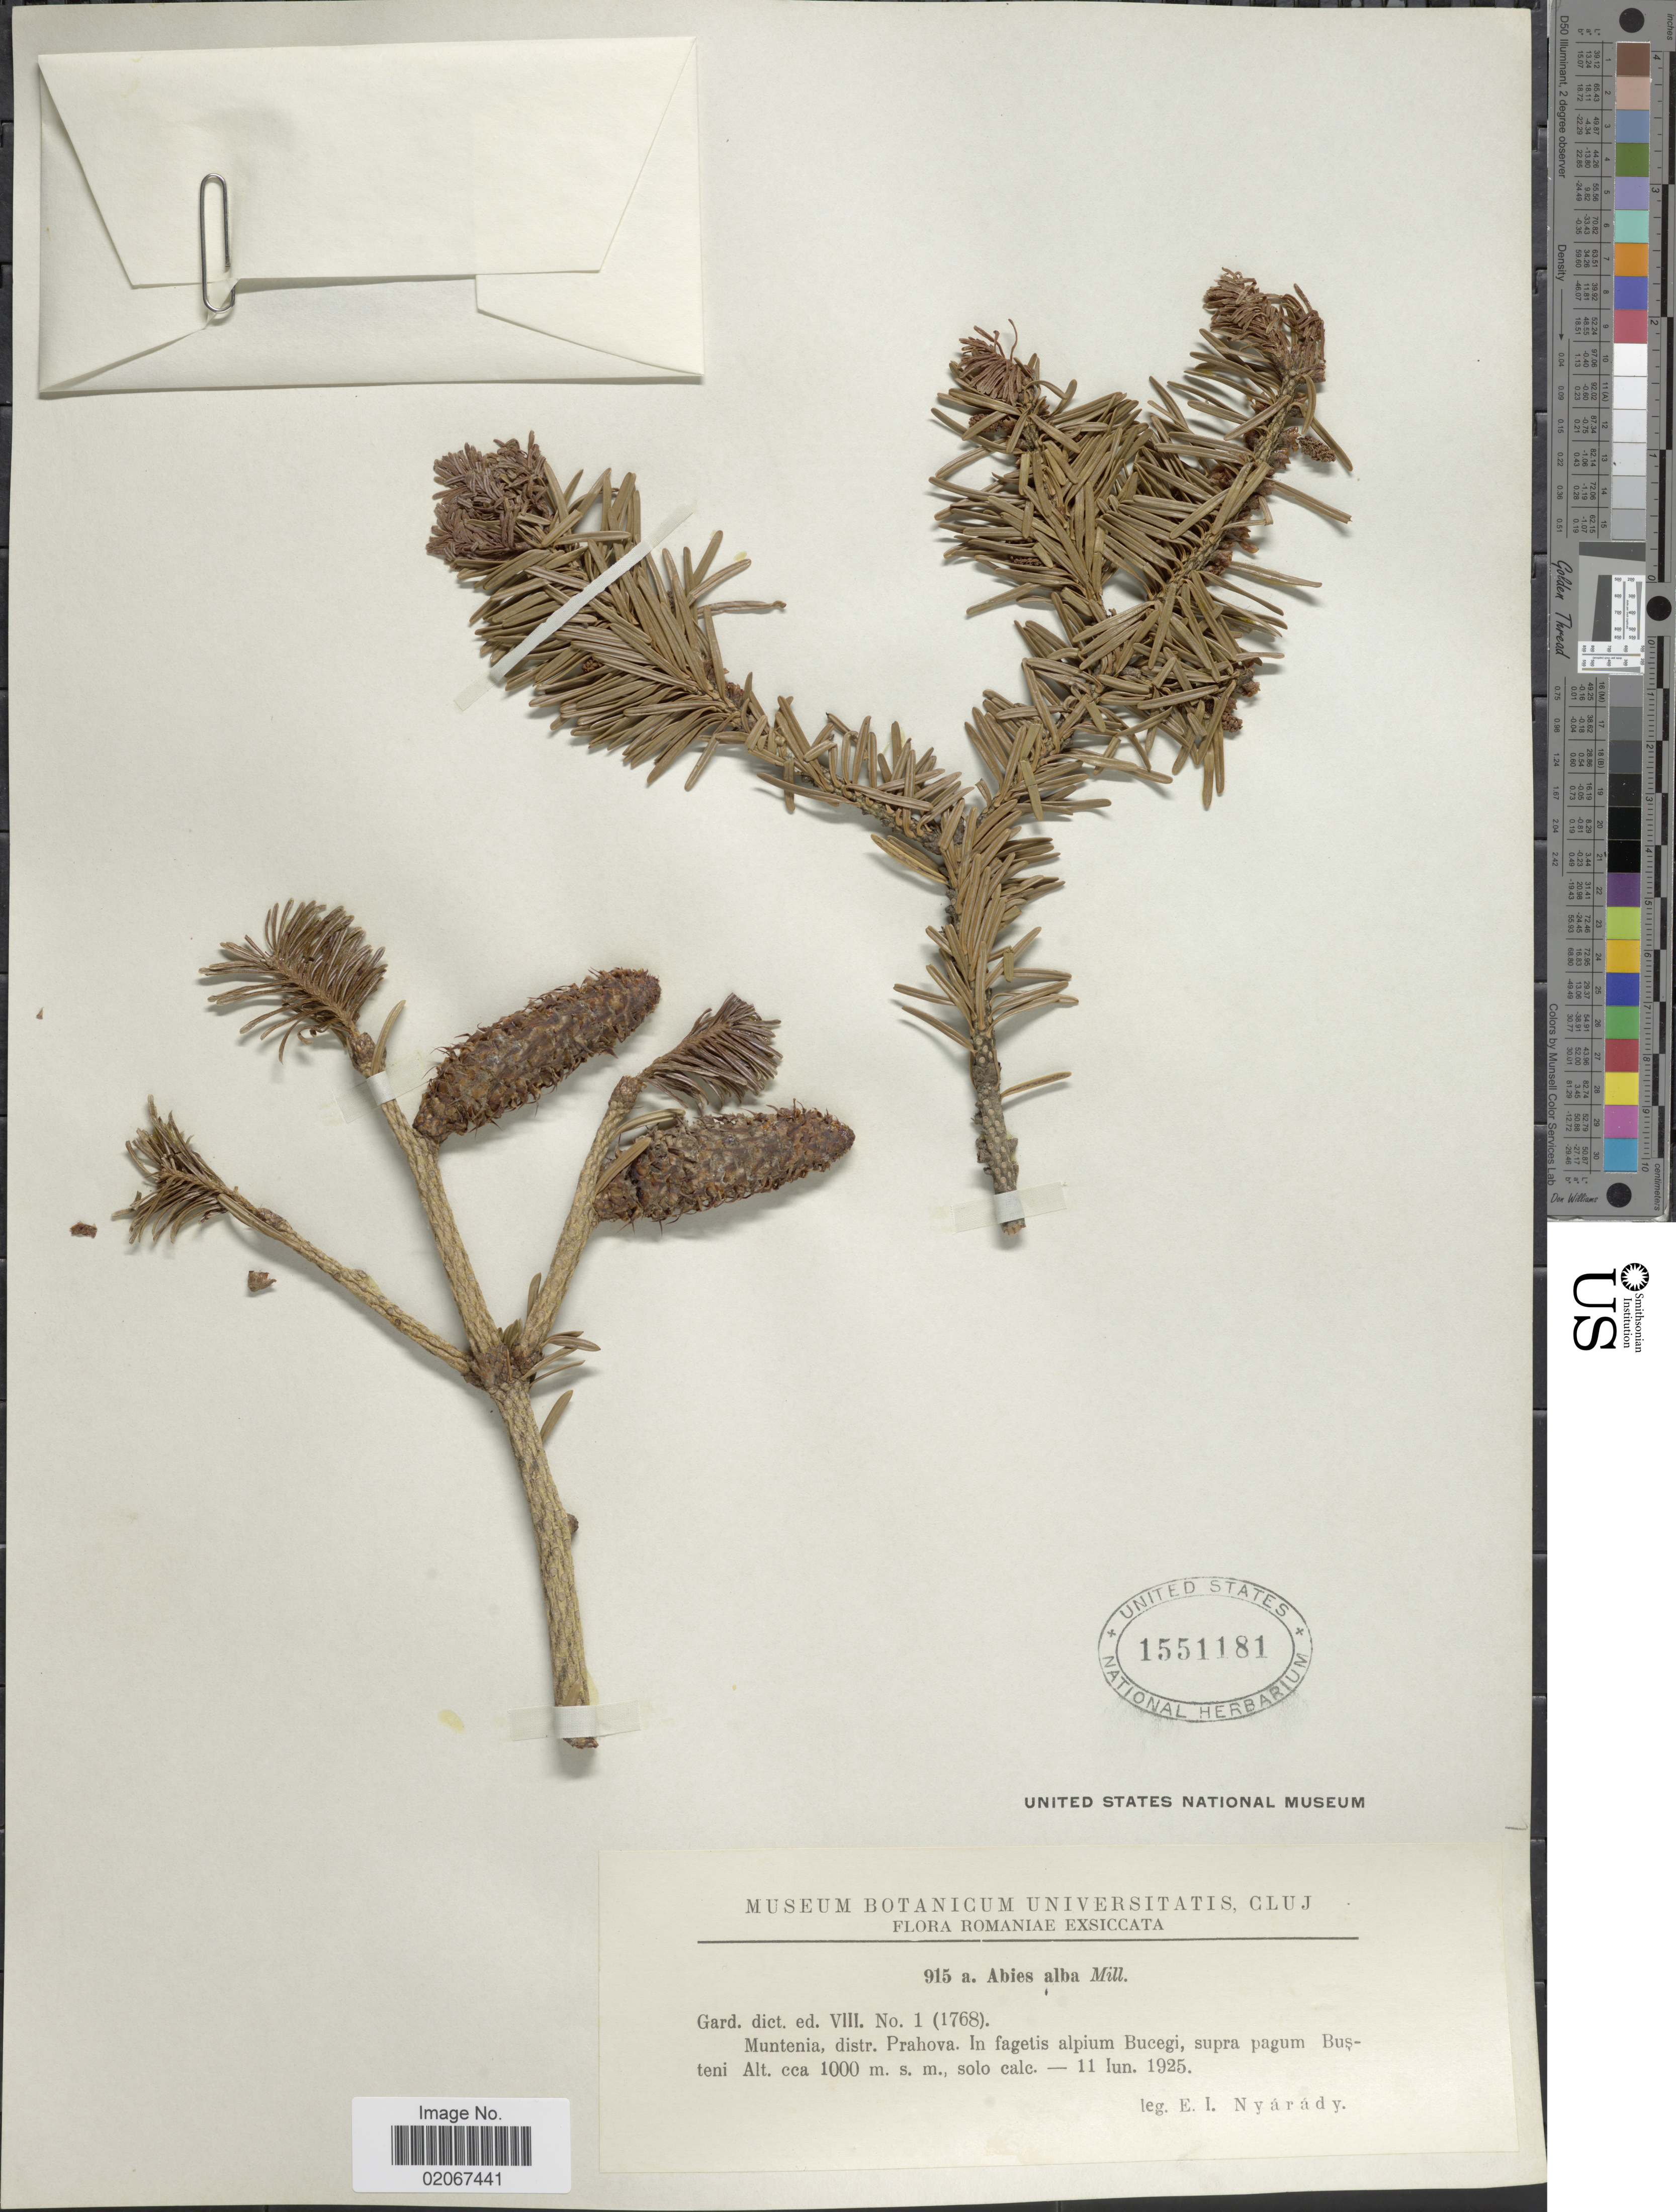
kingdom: Plantae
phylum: Tracheophyta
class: Pinopsida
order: Pinales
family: Pinaceae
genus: Abies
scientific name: Abies alba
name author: Mill.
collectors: E. Nyárády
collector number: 915a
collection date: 1925-06-11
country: Romania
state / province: Prahova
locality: Muntenia, distr. Prahova. In fagetis alpium Bucegi, supra pagum Busteni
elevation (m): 1000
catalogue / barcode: US 1551181